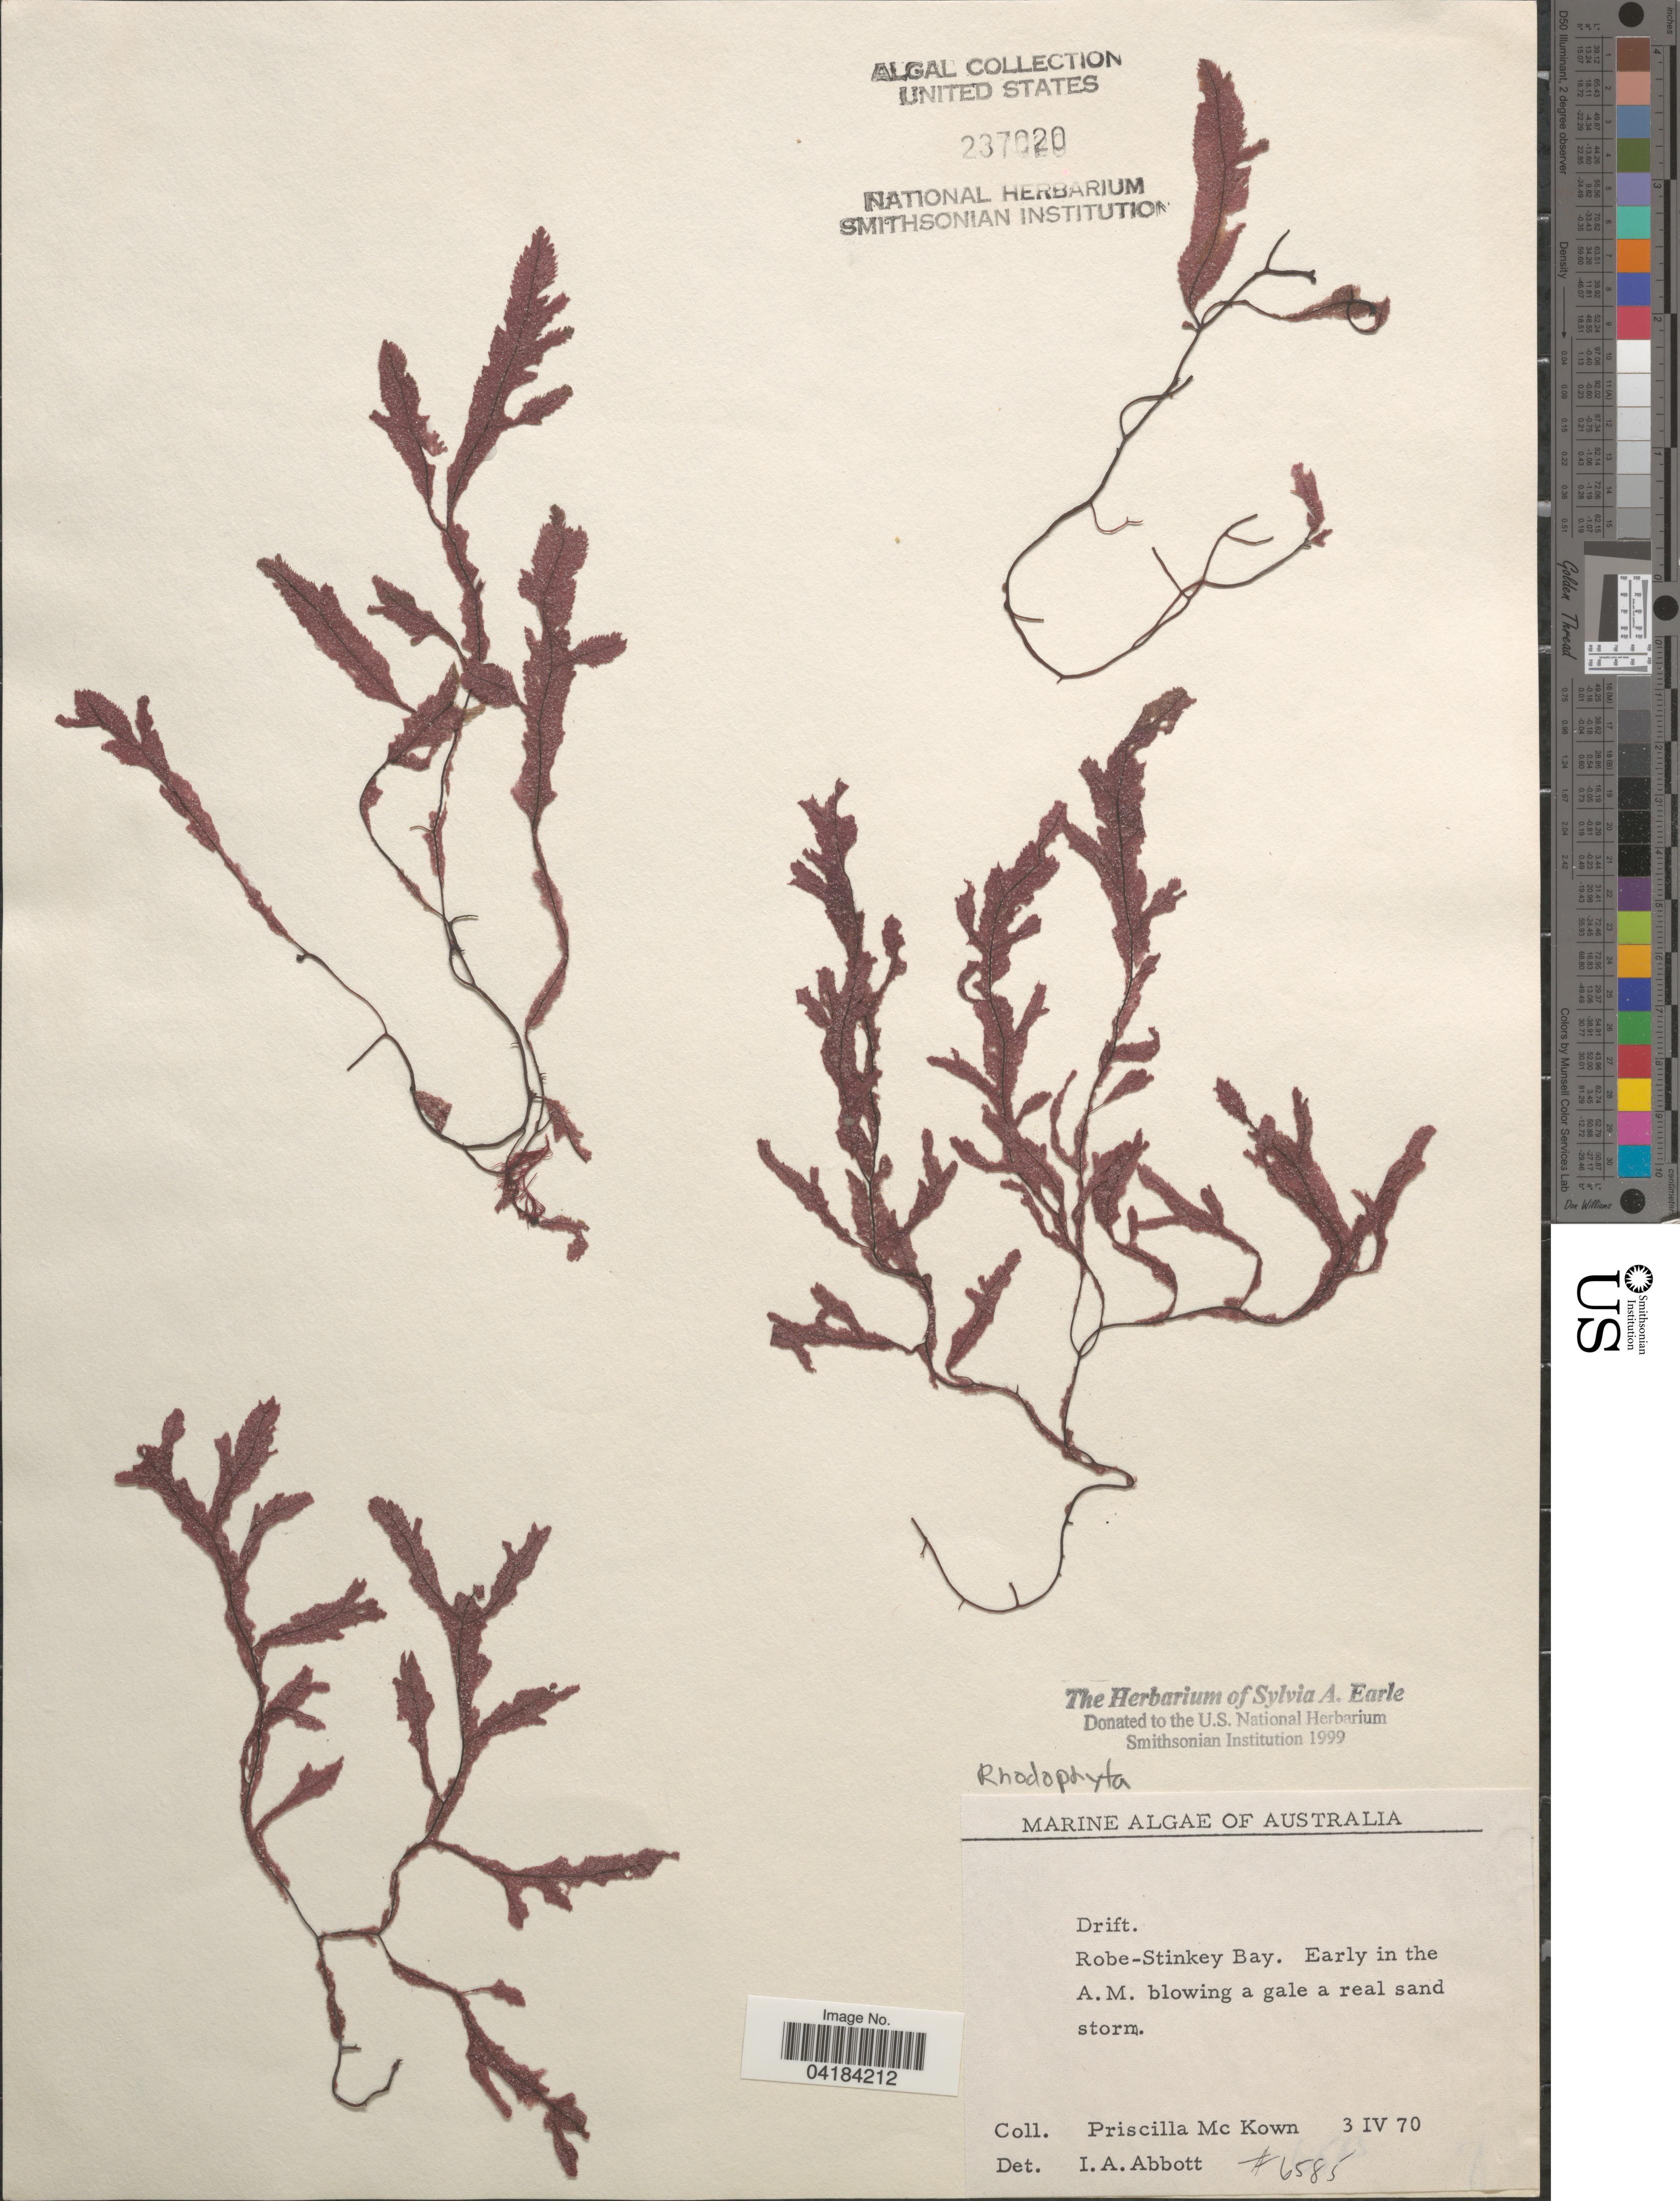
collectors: P. McKown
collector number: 6585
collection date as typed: Transcribed d/m/y: 3/4/70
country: Australia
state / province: South Australia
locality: Robe-Stinkey Bay. Early in the A.M. blowing a gale a real sand storm.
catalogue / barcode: US 237020